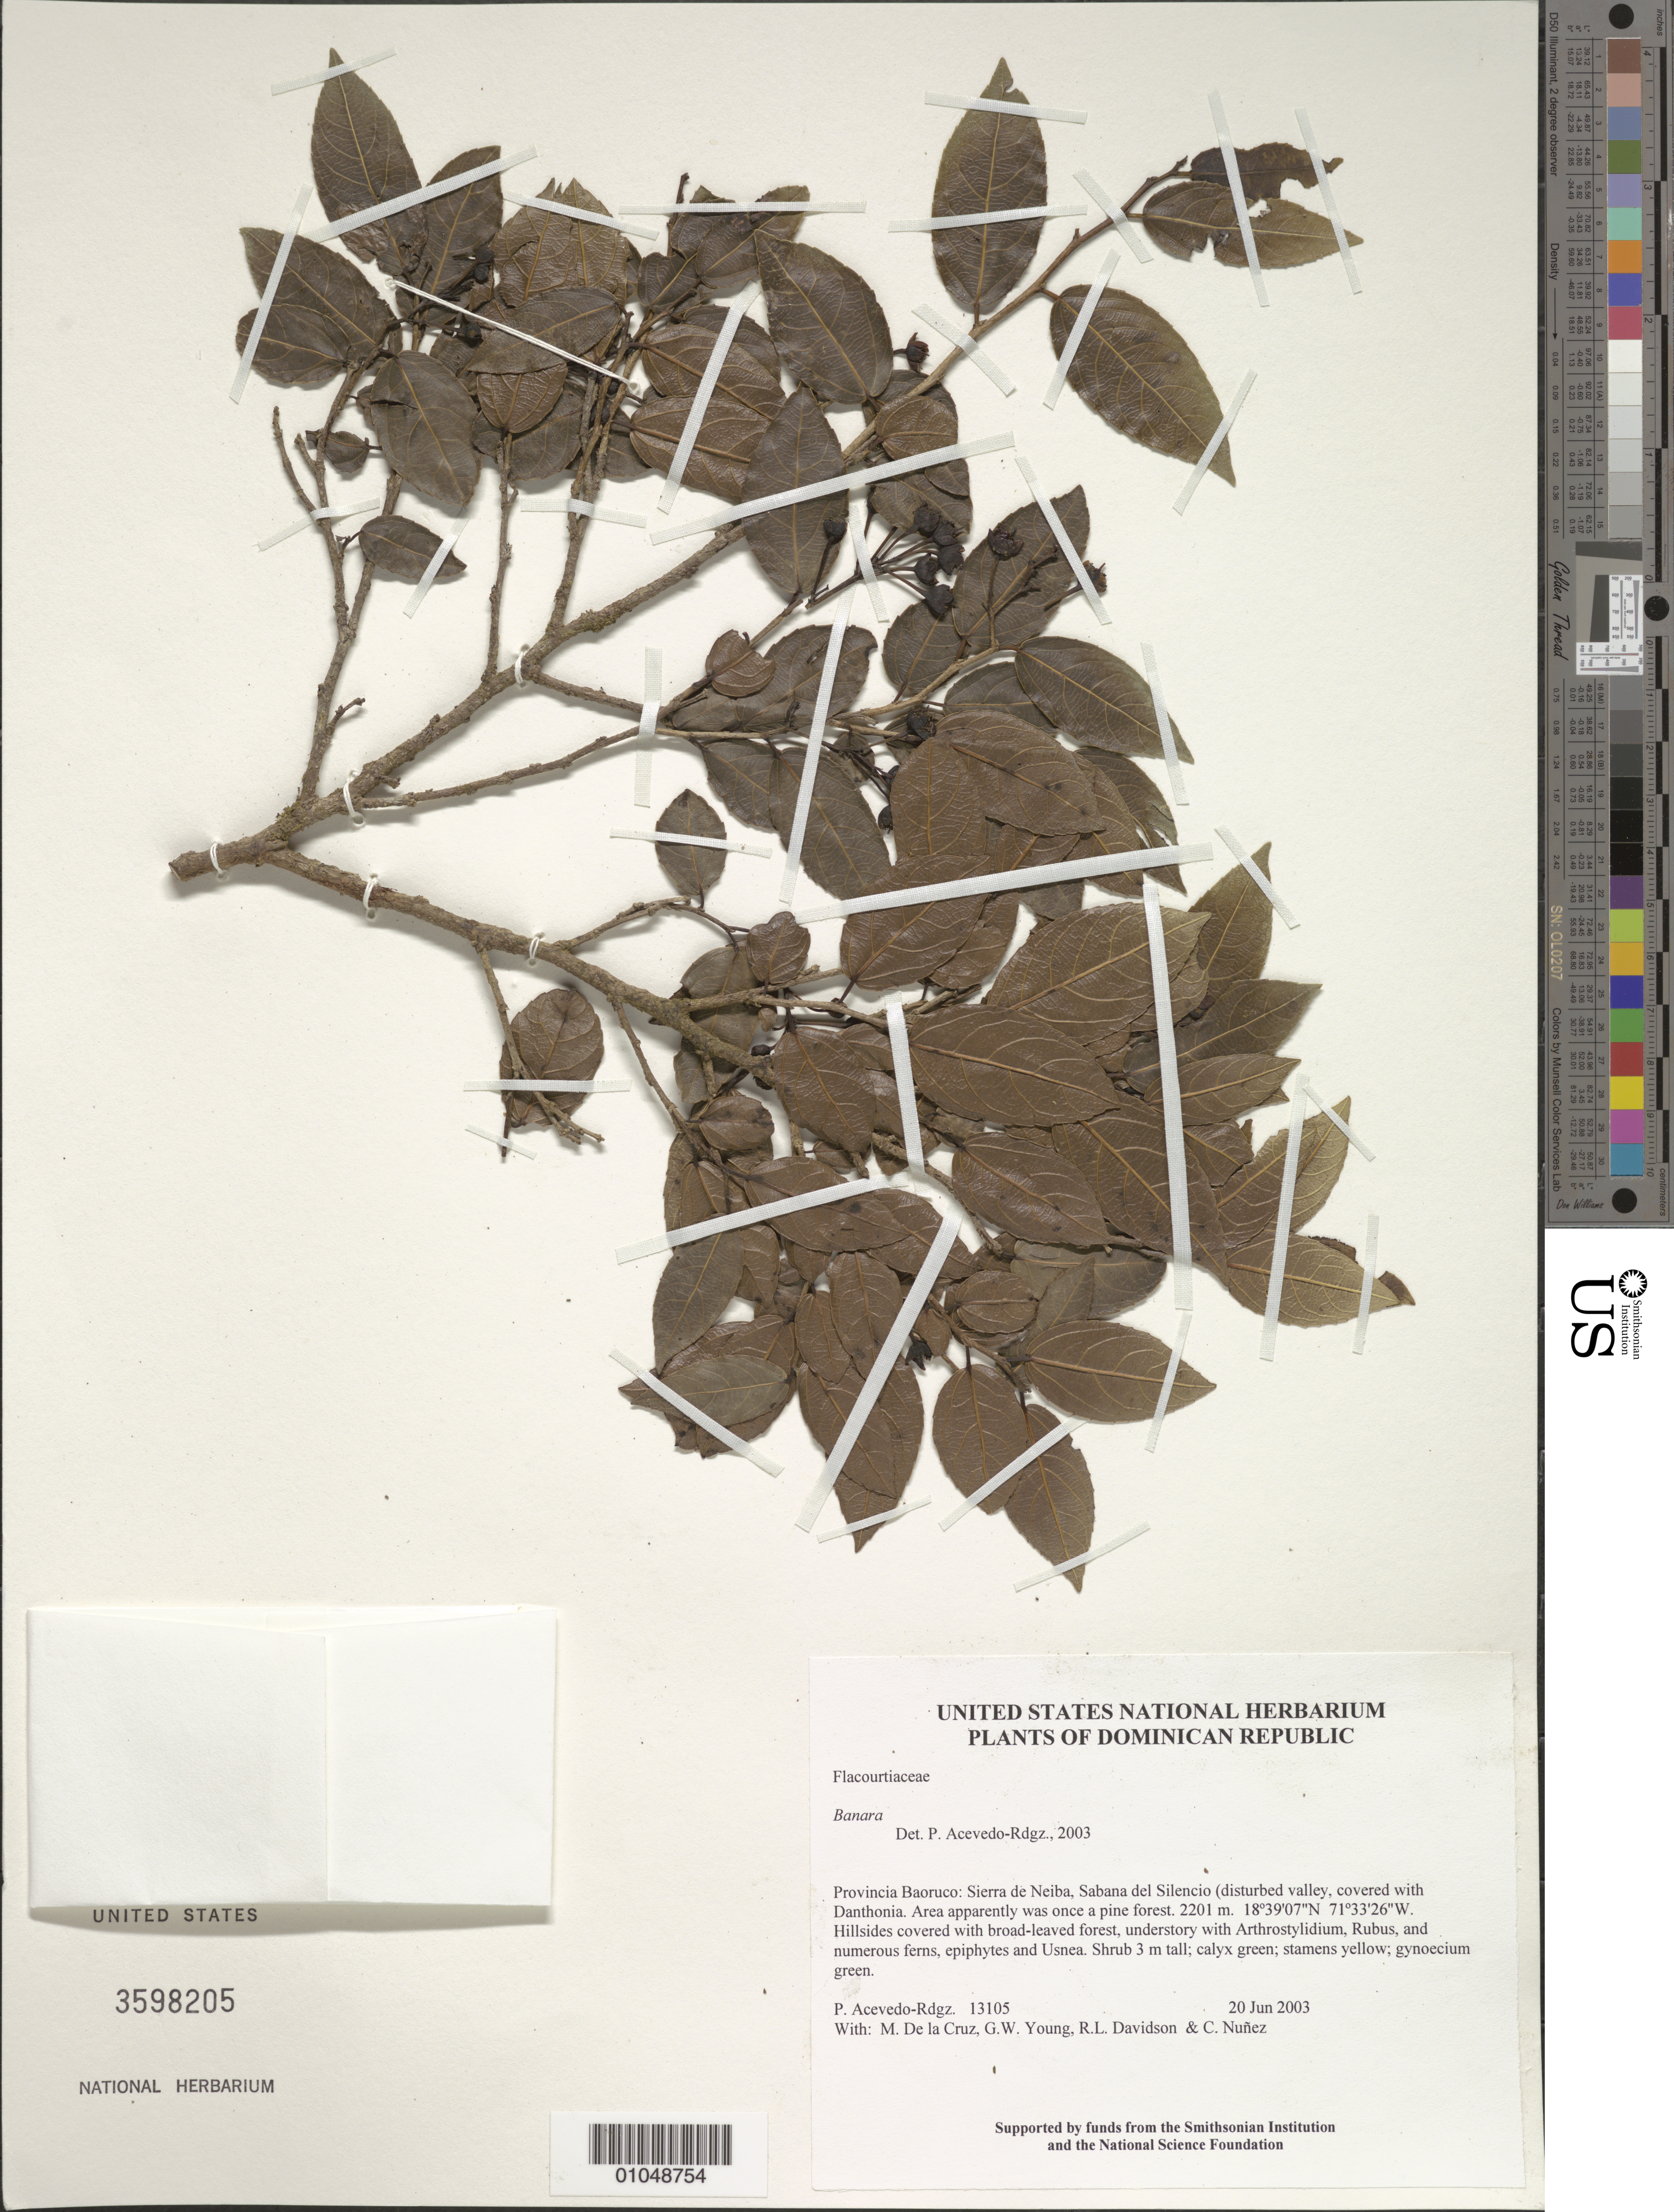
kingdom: Plantae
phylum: Tracheophyta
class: Magnoliopsida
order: Malpighiales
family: Salicaceae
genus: Banara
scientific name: Banara sp.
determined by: Acevedo-Rodríguez, P., (BOT), Smithsonian Institution - National Museum of Natural History (UNITED STATES)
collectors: P. Acevedo-Rodr., M. de la Cruz, J. Rawlins, G. Young, R. Davidson & C. Nunez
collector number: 13105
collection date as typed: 20 Jun 2003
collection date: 2003-06-20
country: Dominican Republic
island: Hispaniola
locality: Provincia Baoruco: Sierra de Neiba, Sabana del Silencio (disturbed valley, covered with Danthonia. Area apparently was once a pine forest.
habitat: Hillsides covered with broad-leaved forest, understory with Arthrostylidium, Rubus, and numerous ferns, epiphytes and Usnea.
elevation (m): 2201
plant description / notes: US, NY, MO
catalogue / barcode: US 3598205